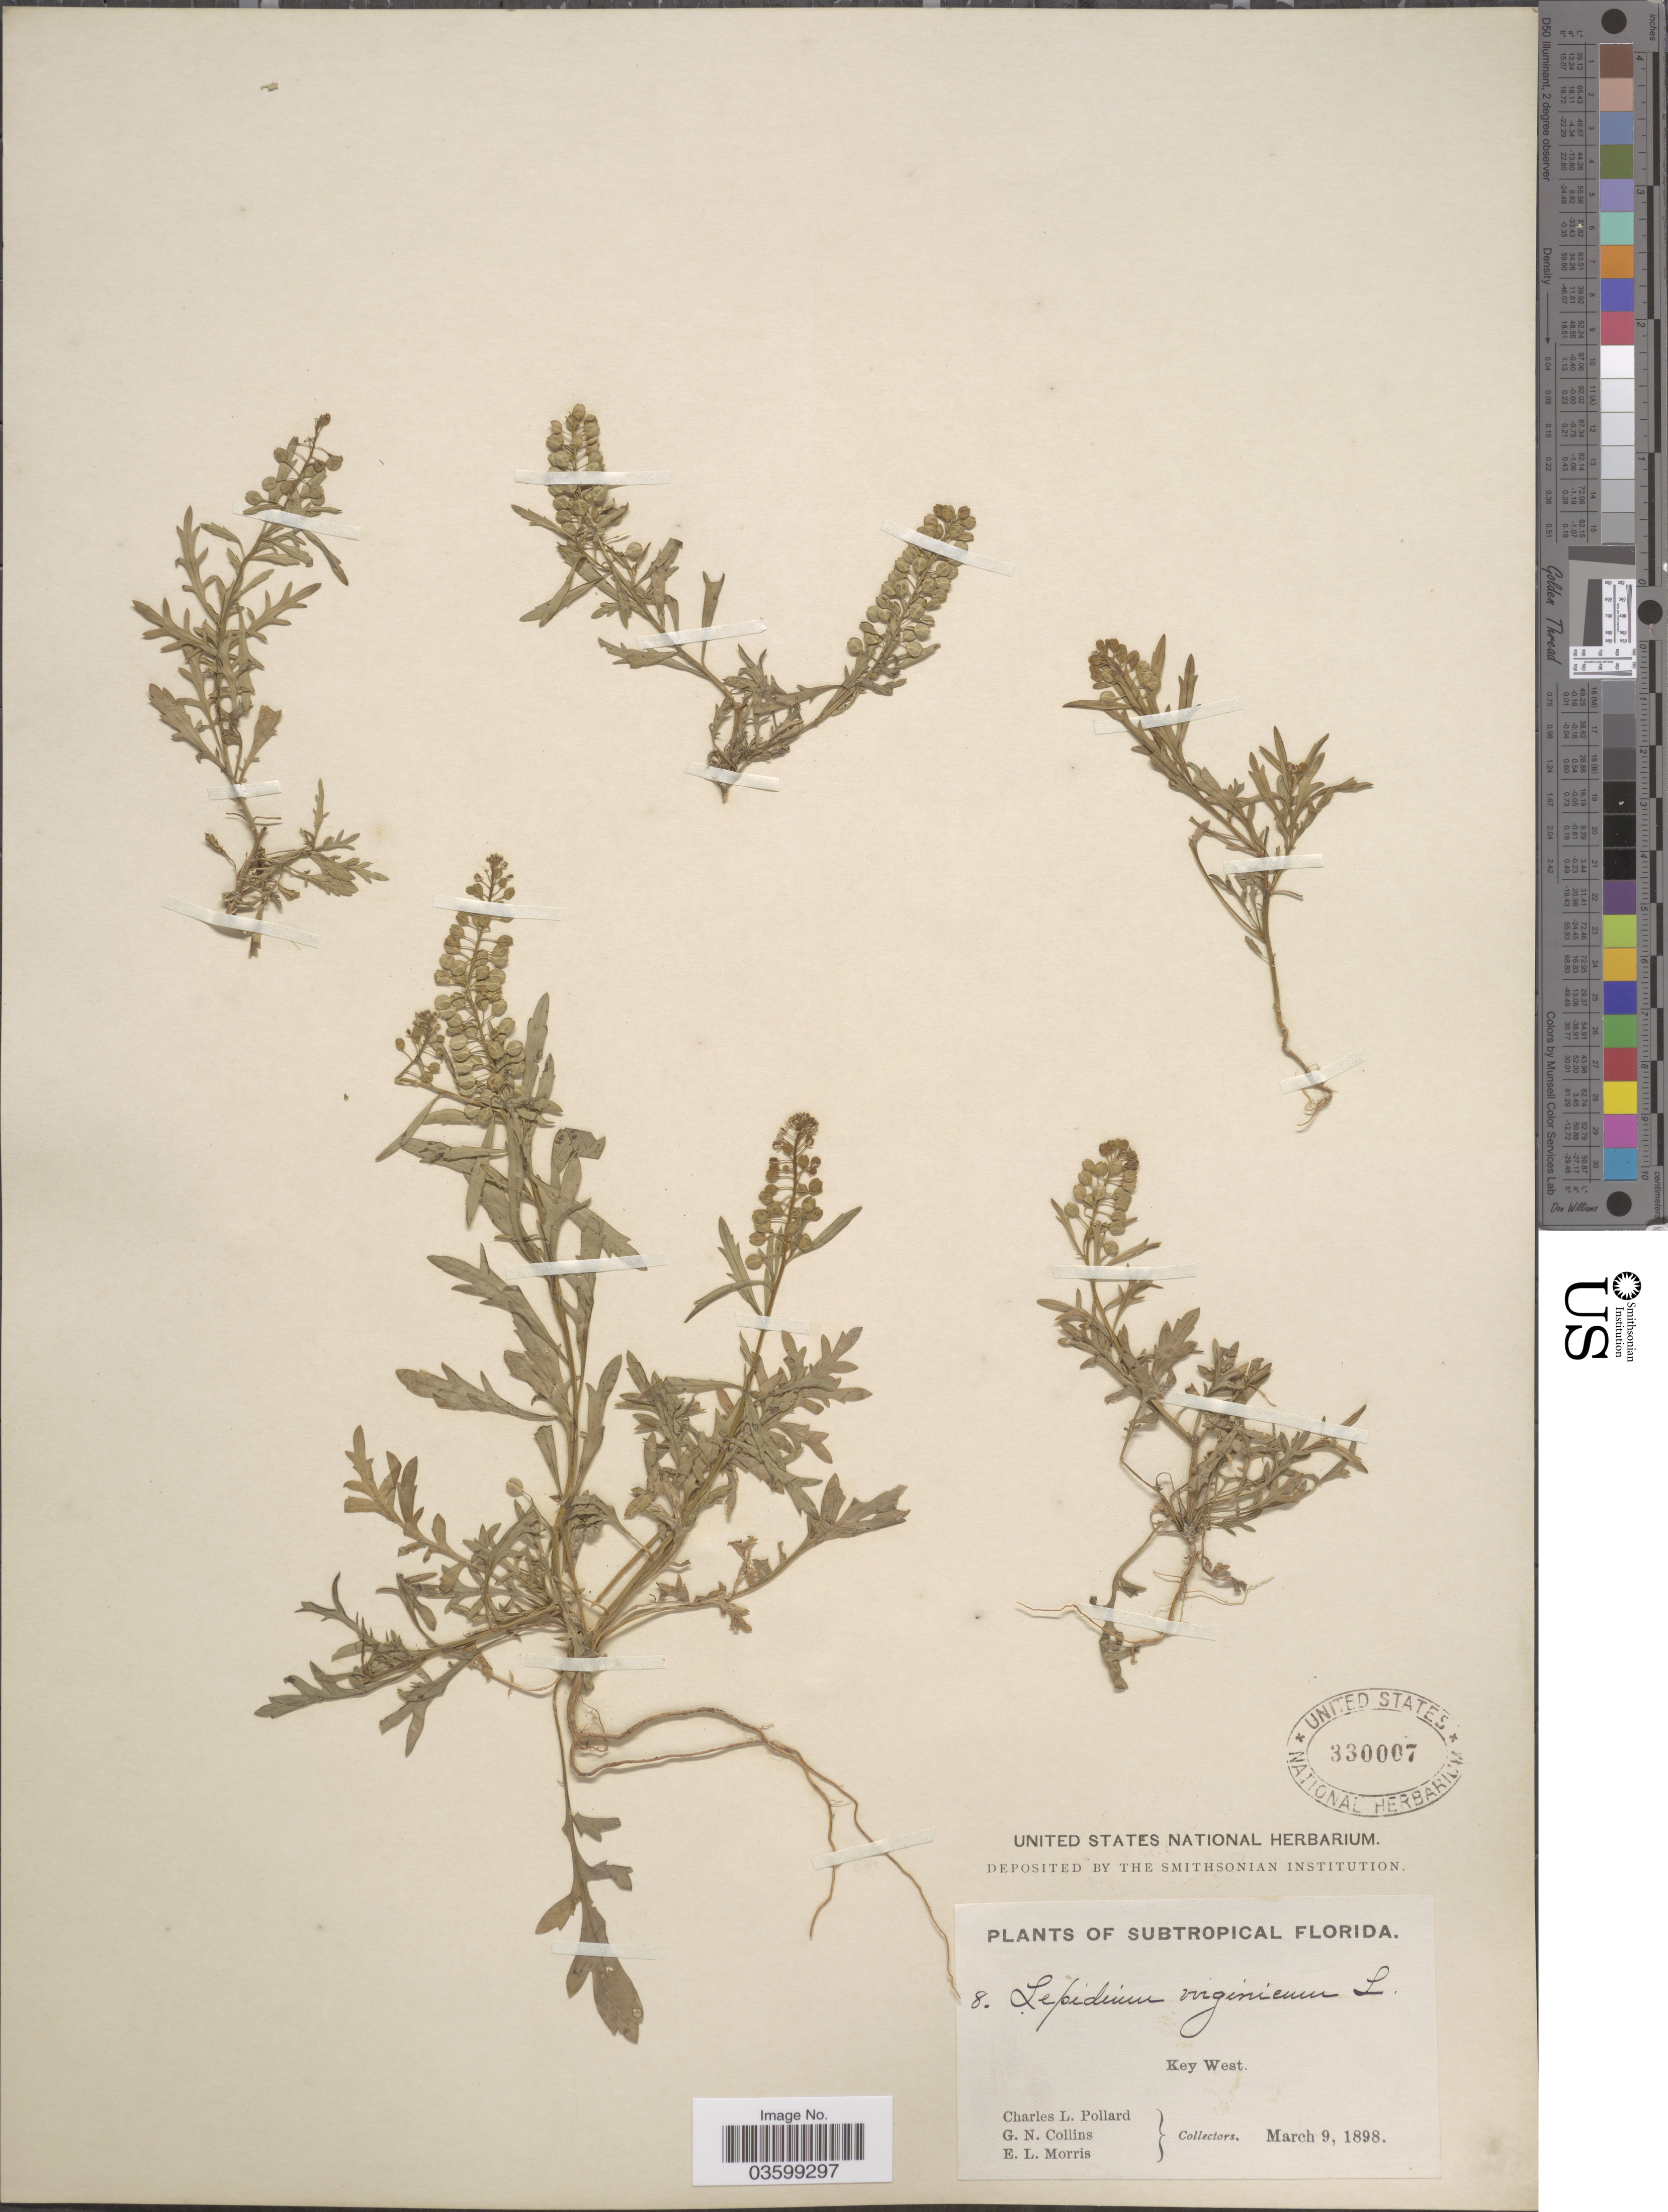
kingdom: Plantae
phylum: Tracheophyta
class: Magnoliopsida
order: Brassicales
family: Brassicaceae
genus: Lepidium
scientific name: Lepidium virginicum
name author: L.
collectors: C. L. Pollard, G. Collins & E. Morris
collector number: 8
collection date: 1898-03-09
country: United States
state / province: Florida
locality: Subtropical Florida. Key West.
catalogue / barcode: US 330007